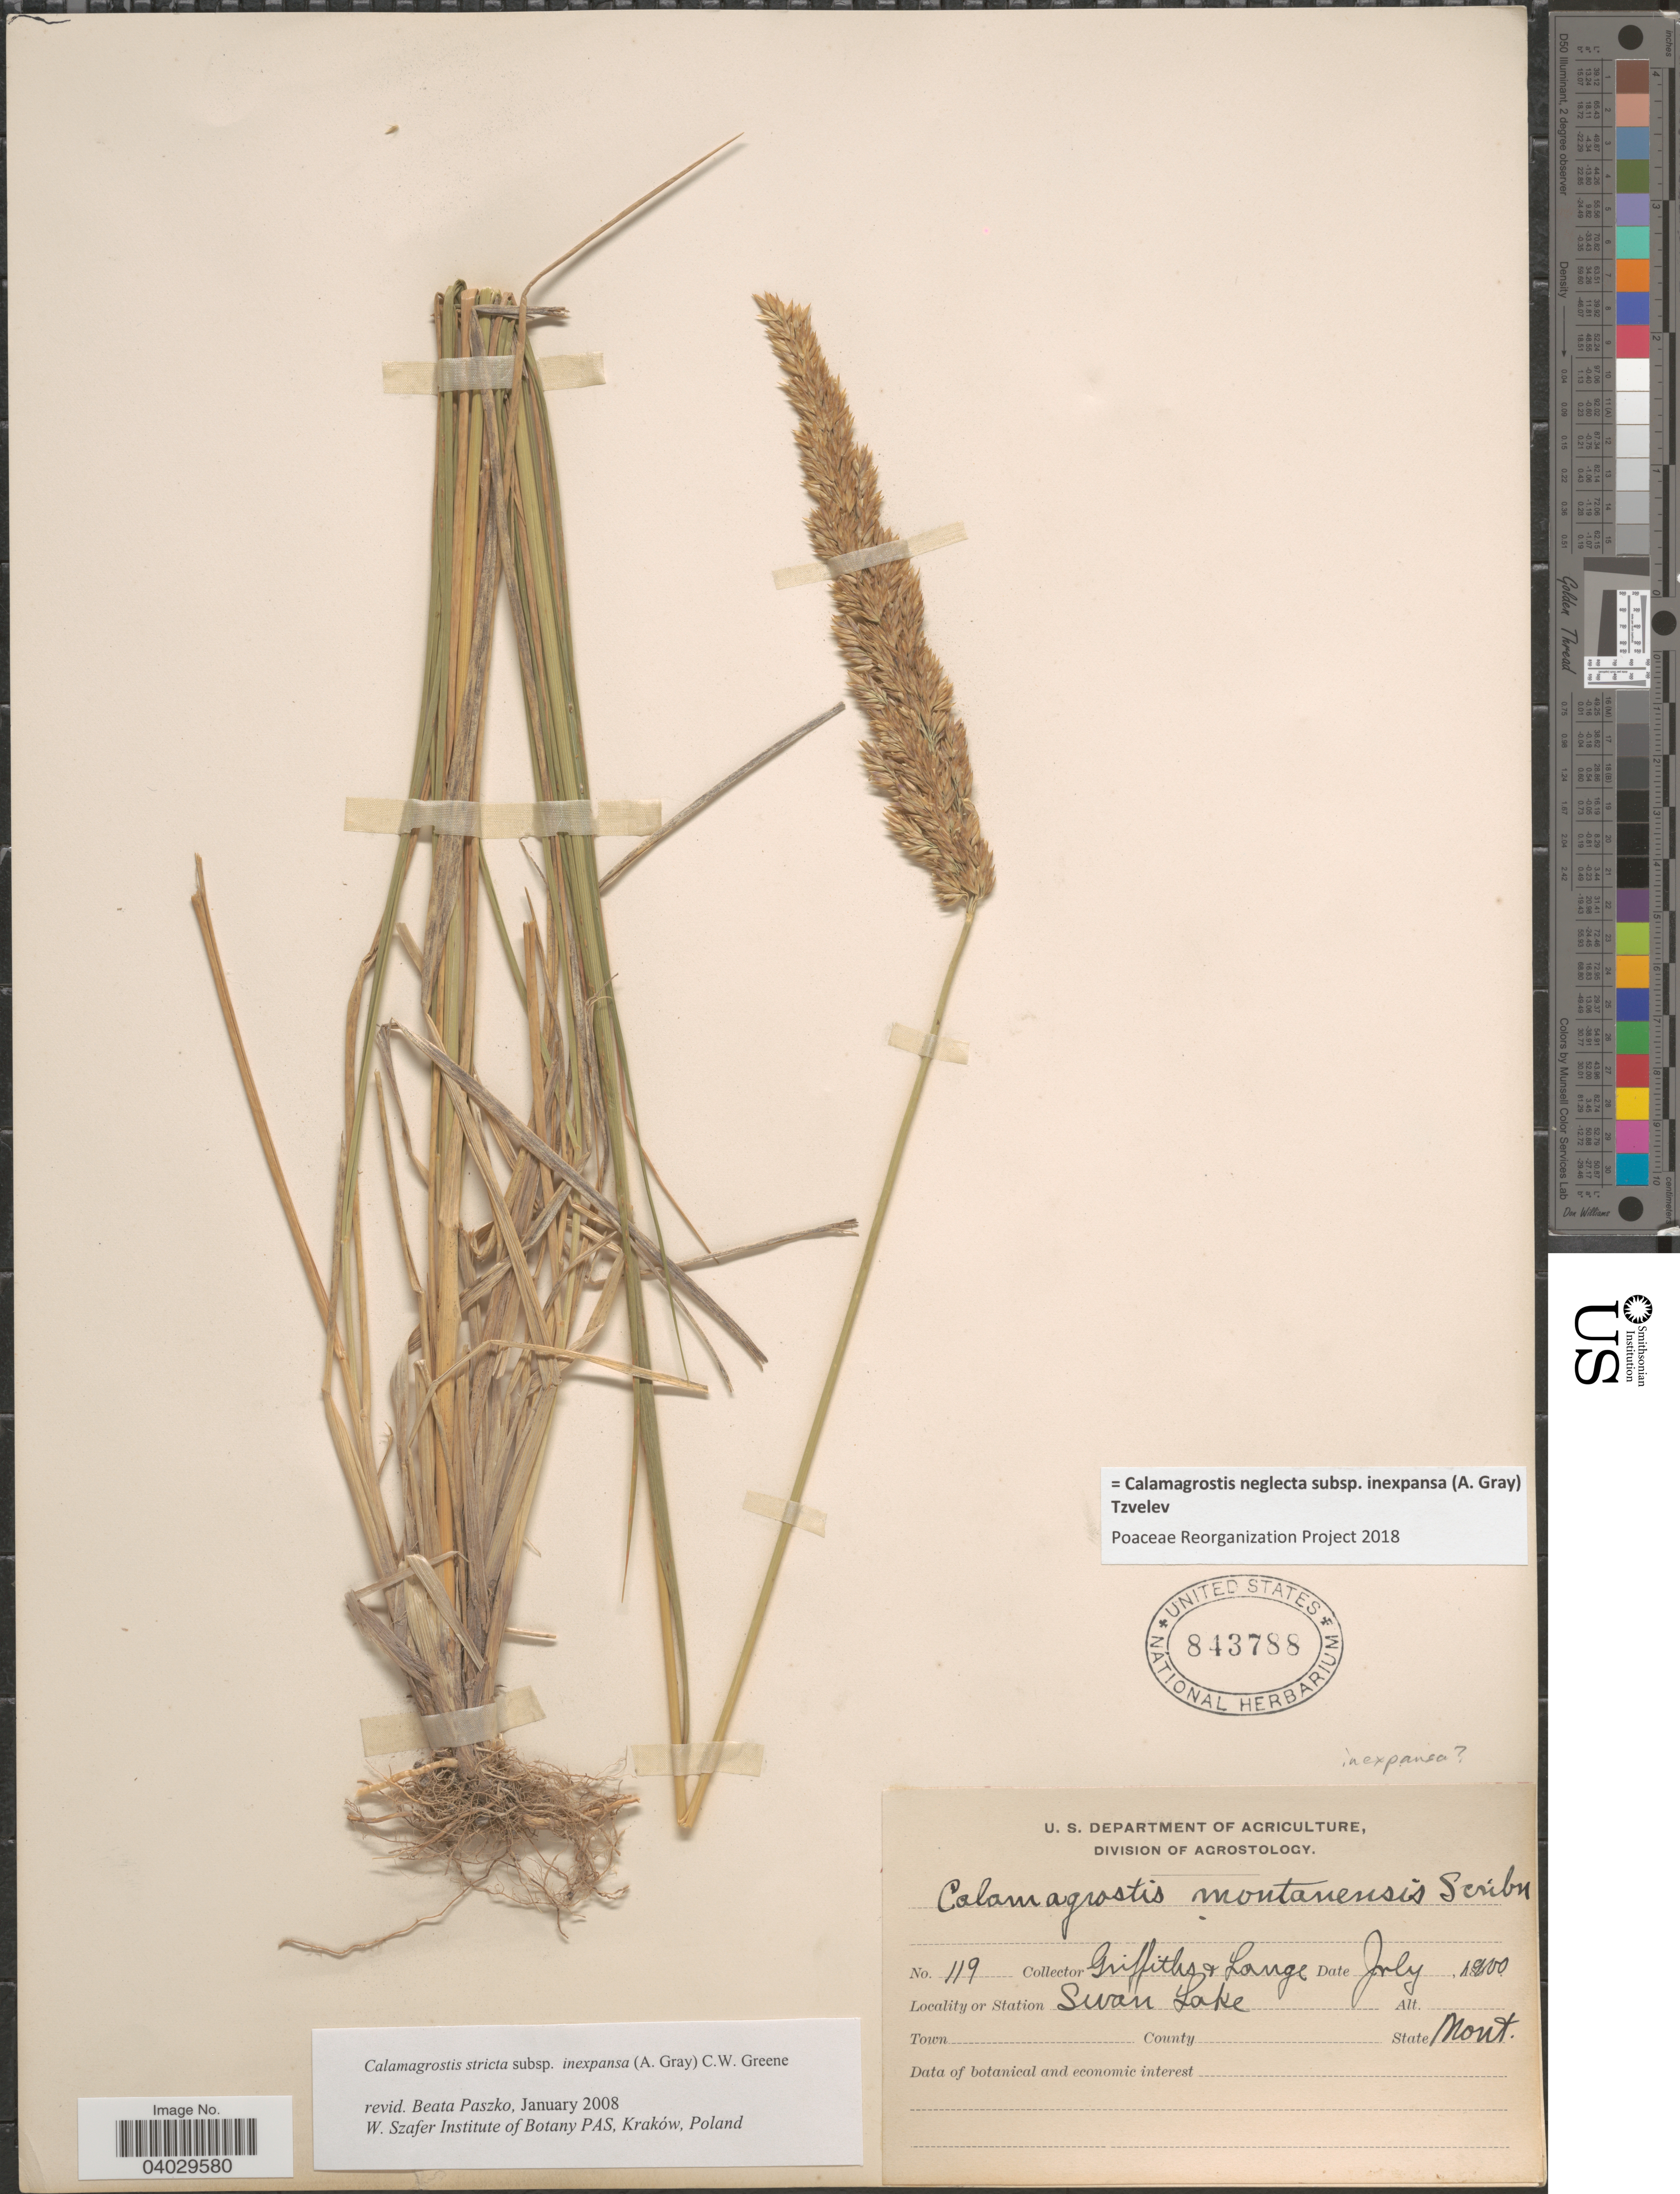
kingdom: Plantae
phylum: Tracheophyta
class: Liliopsida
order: Poales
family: Poaceae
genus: Calamagrostis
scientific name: Calamagrostis neglecta subsp. inexpansa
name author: (A. Gray) Tzvelev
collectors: -- Griffiths & -- Lange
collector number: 119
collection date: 1900-07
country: United States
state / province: Montana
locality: Station Swan Lake.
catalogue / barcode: US 843788